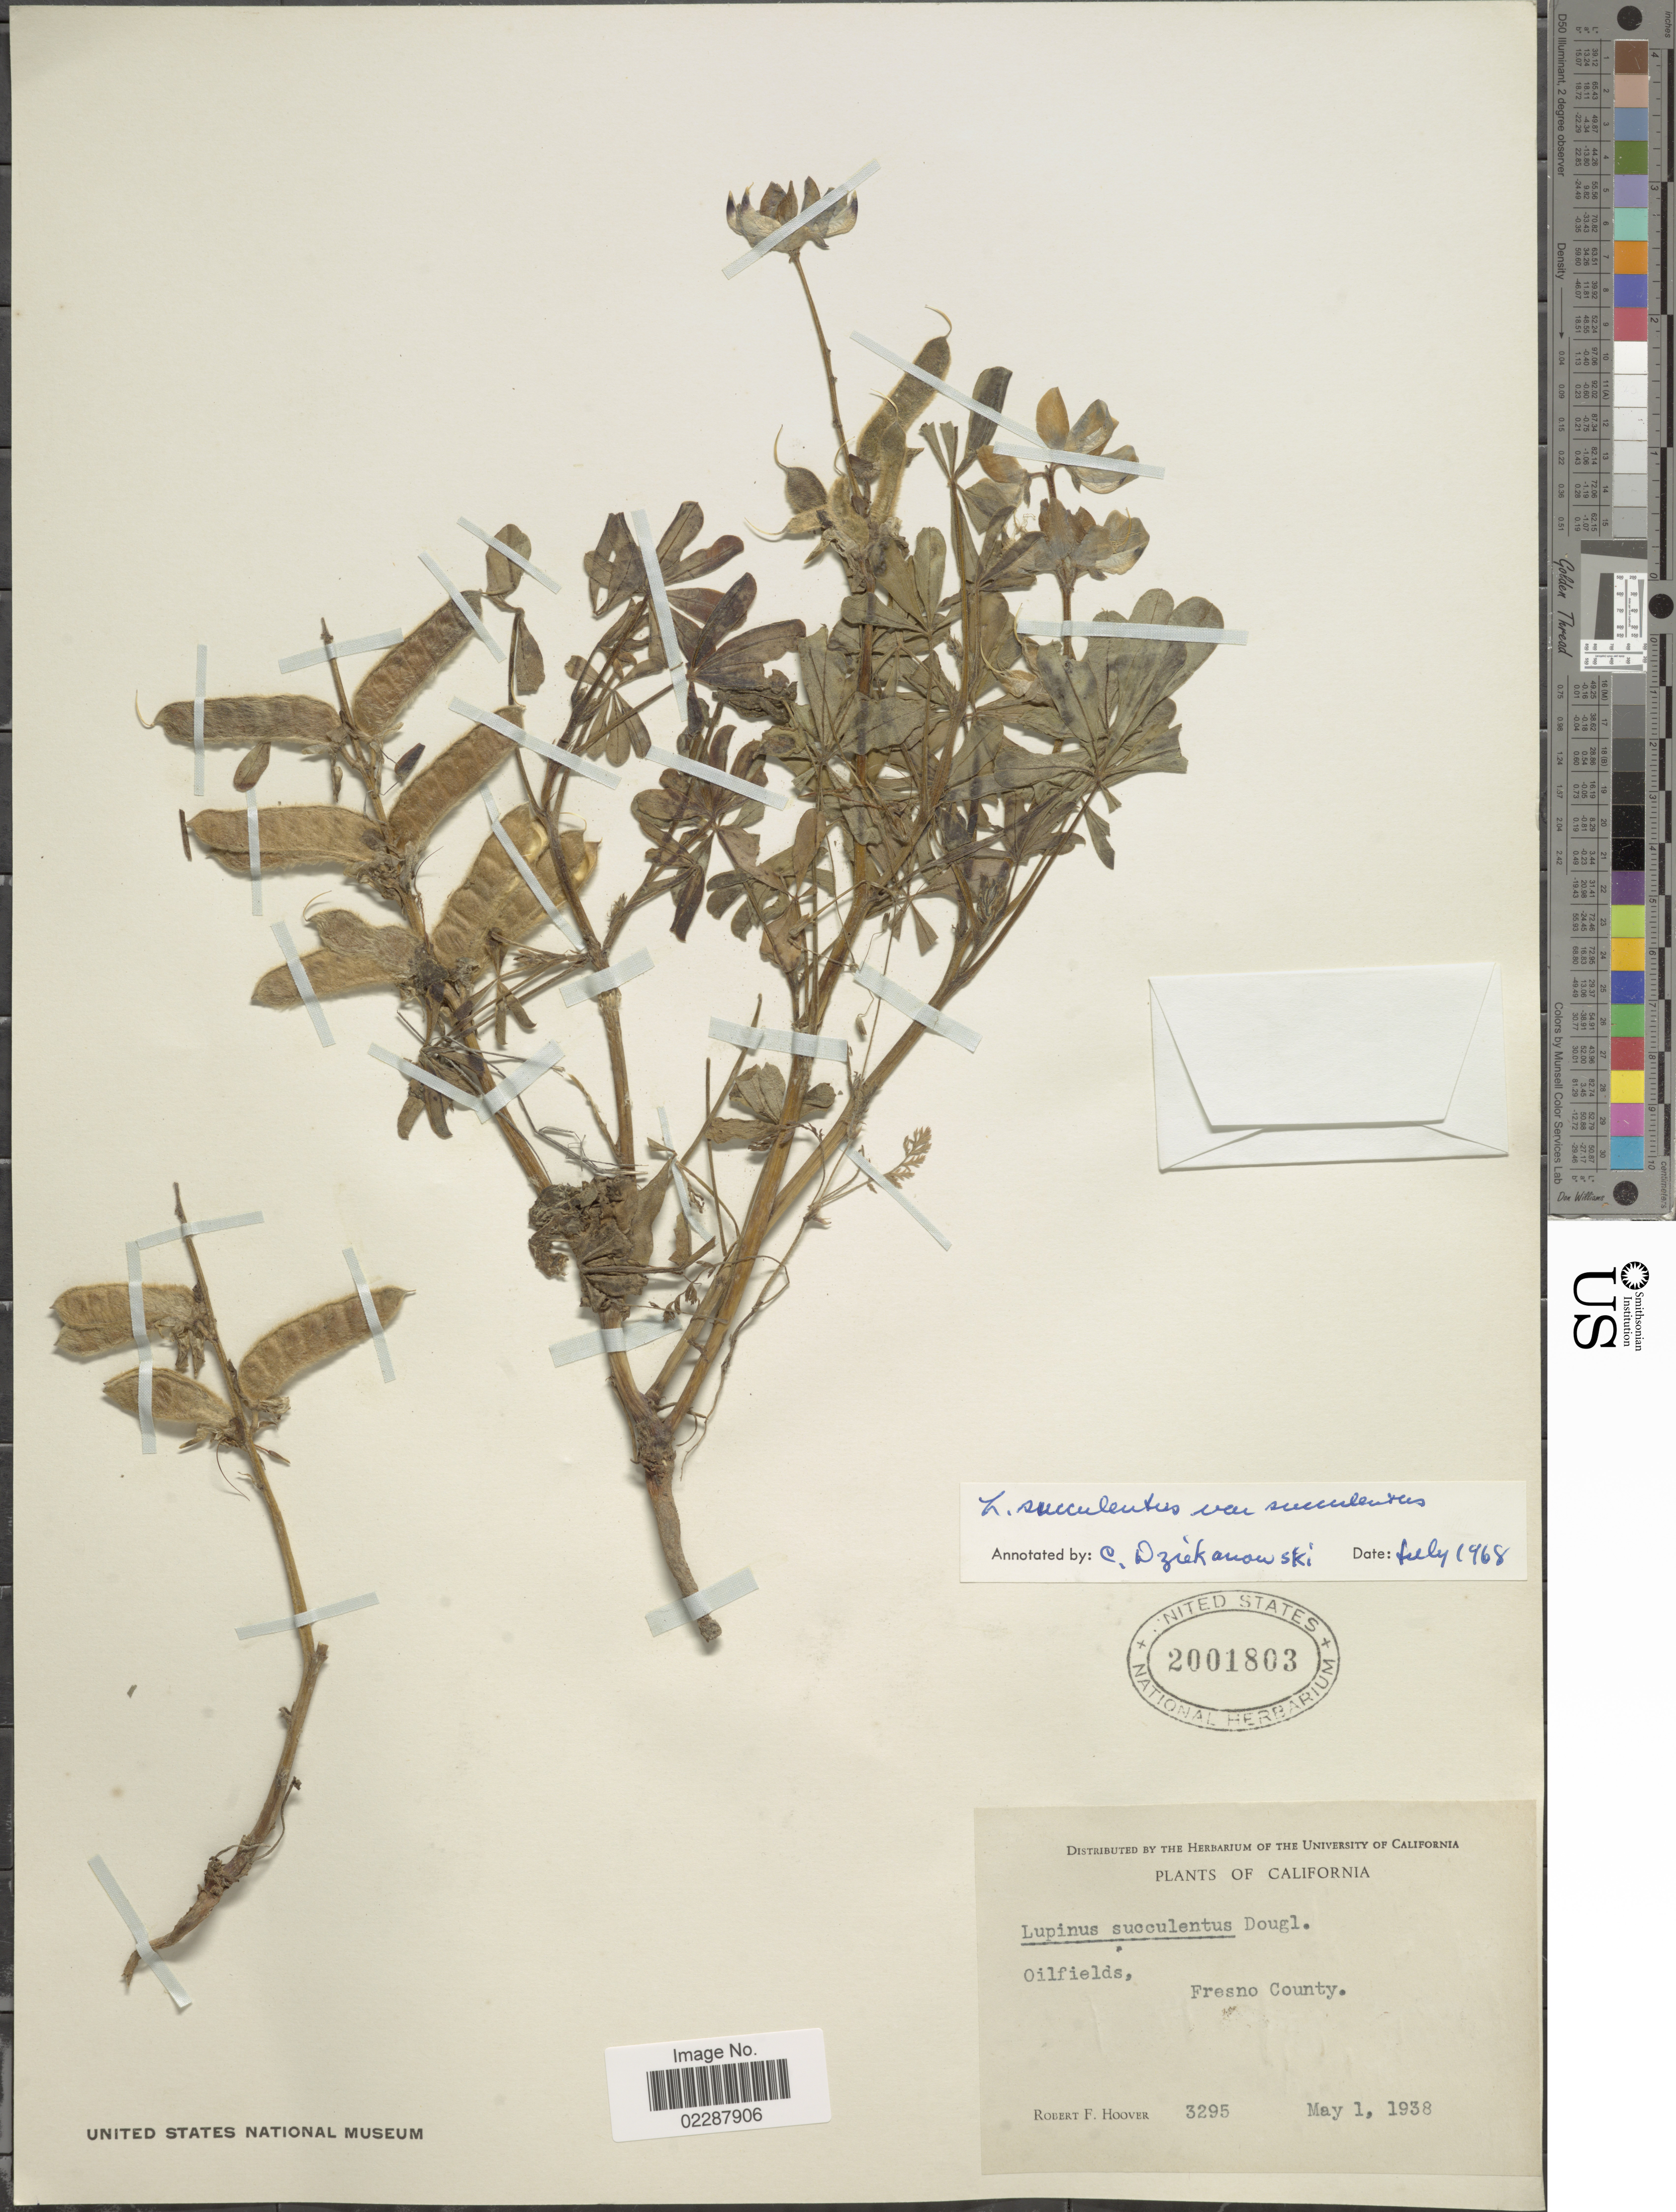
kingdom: Plantae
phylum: Tracheophyta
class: Magnoliopsida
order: Fabales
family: Fabaceae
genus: Lupinus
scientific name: Lupinus succulentus var. succulentus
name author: Douglas ex K. Koch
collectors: R. F. Hoover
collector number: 3295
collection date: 1938-05-01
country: United States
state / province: California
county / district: Fresno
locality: Oilfields, Frenso County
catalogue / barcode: US 2001803